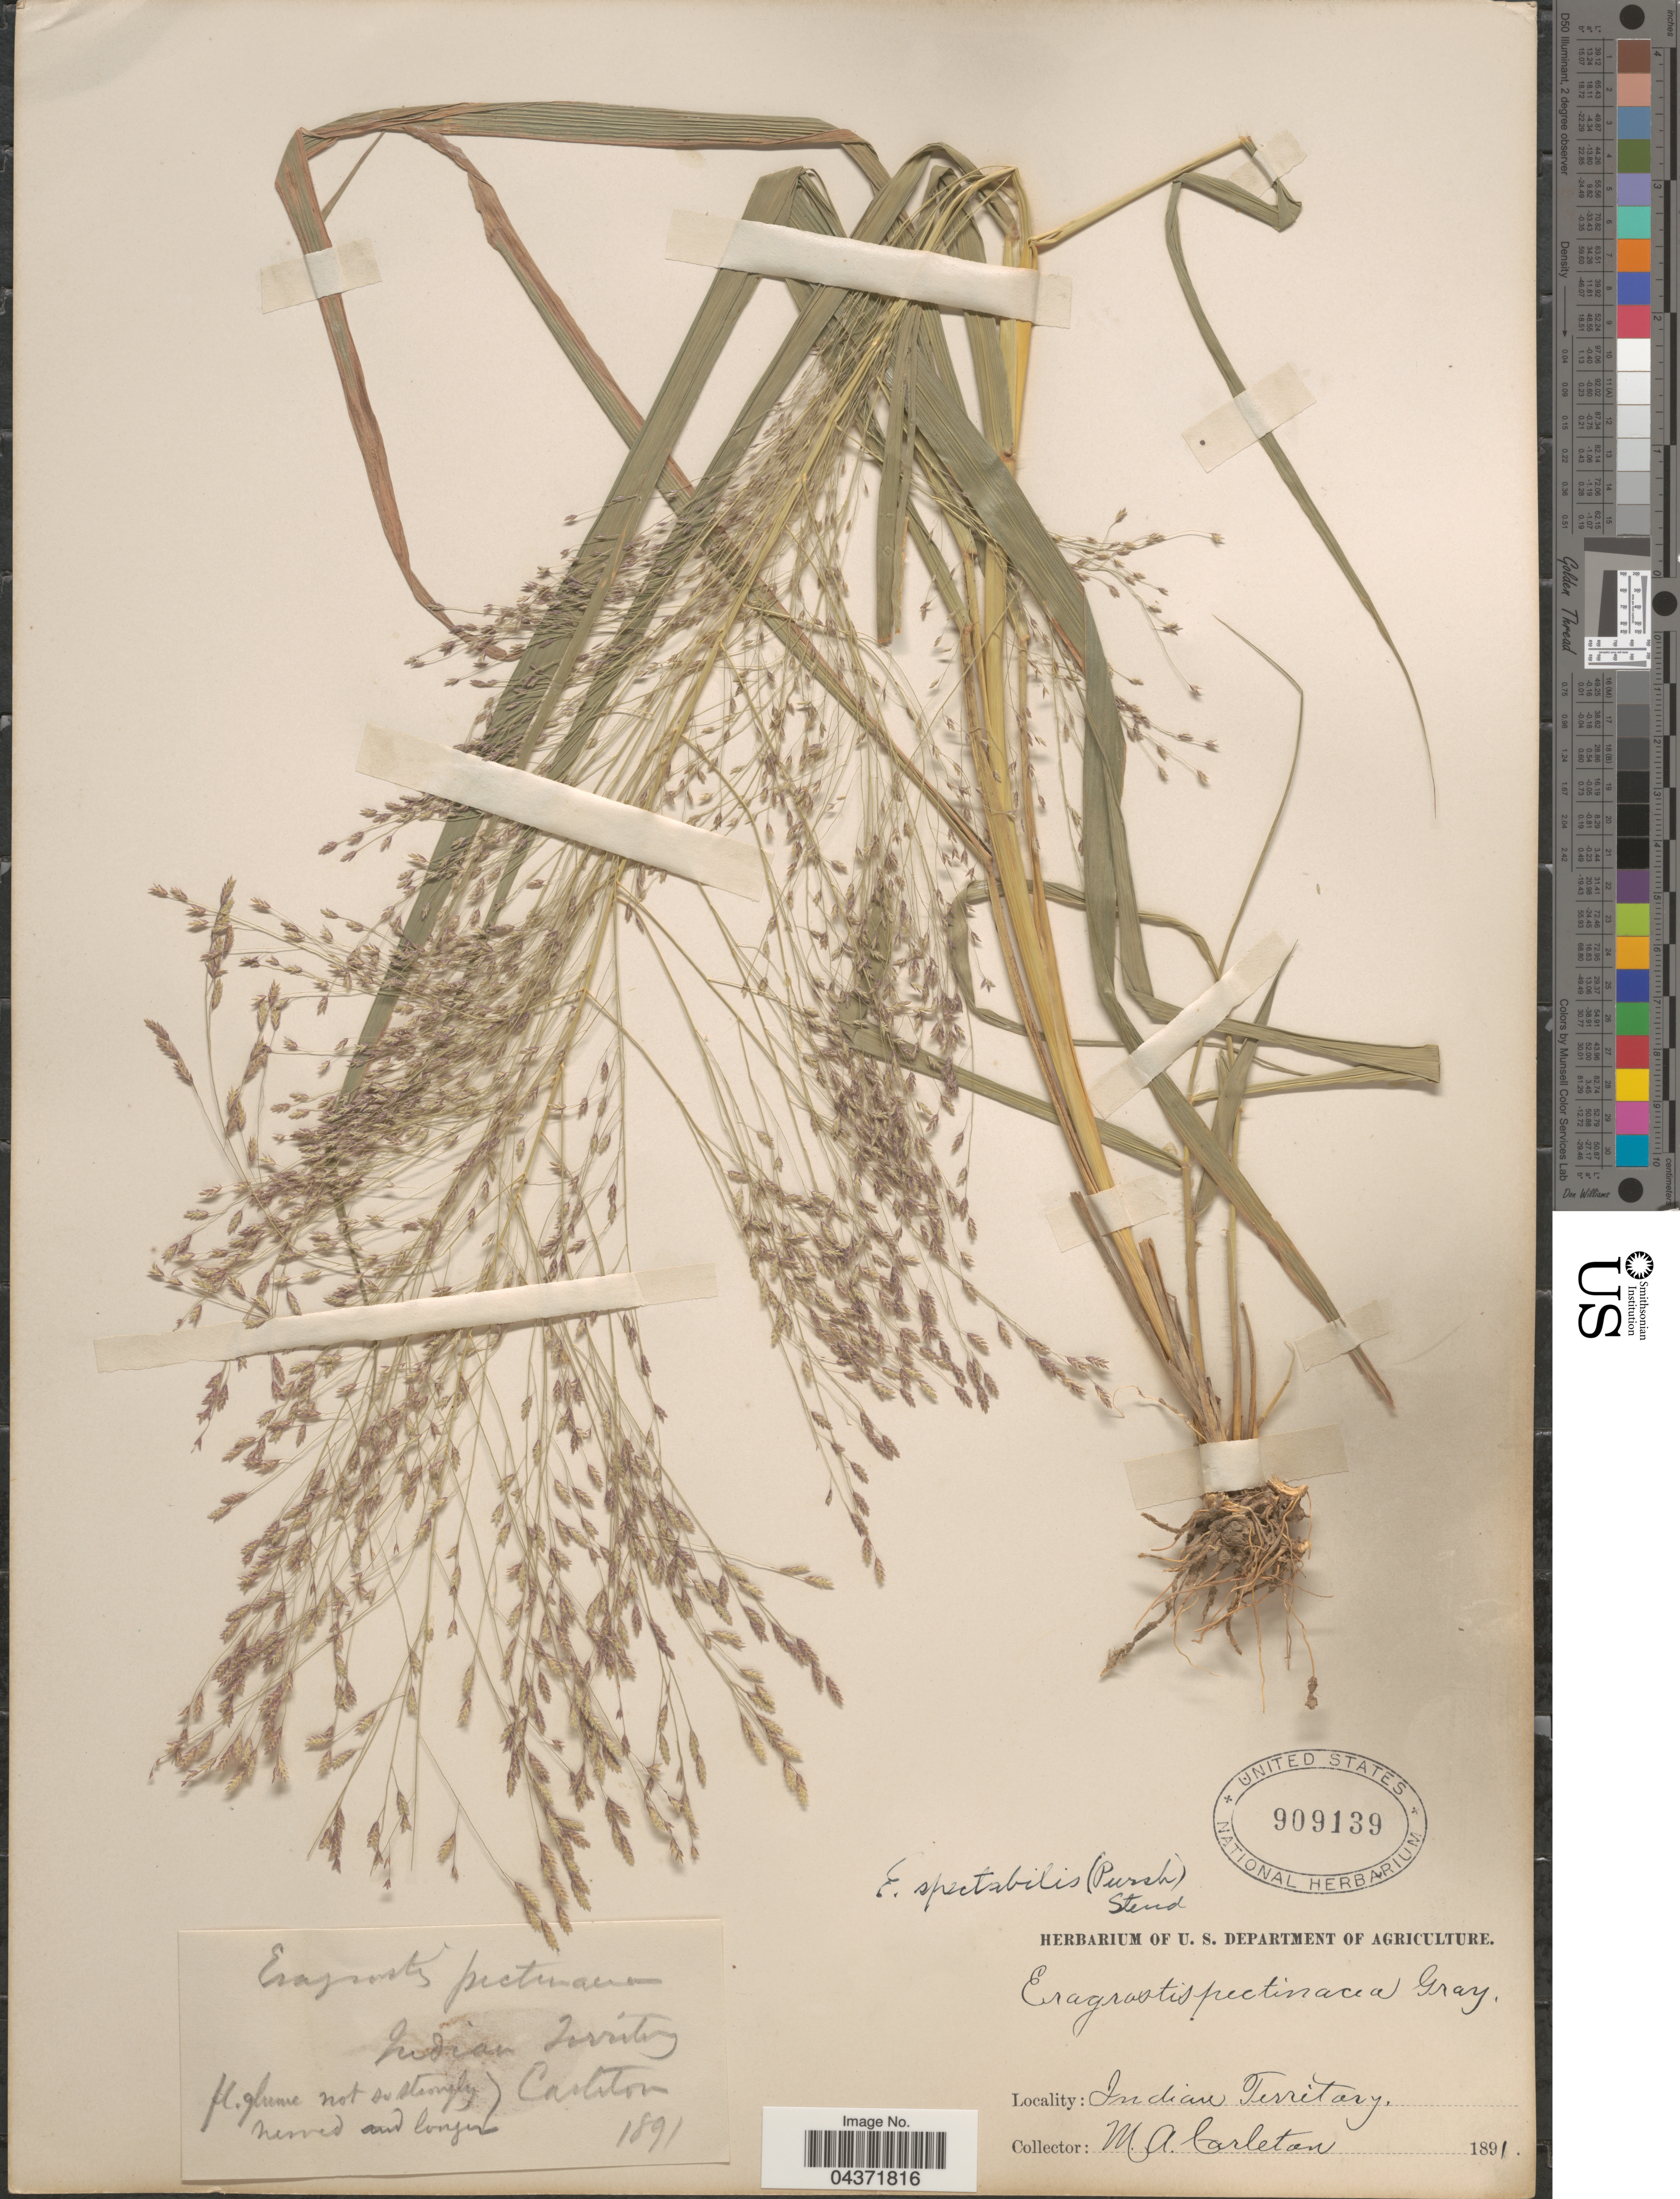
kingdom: Plantae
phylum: Tracheophyta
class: Liliopsida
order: Poales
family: Poaceae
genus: Eragrostis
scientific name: Eragrostis spectabilis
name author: (Pursh) Steud.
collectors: M. A. Carleton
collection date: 1891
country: United States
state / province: Oklahoma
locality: Indian Territory.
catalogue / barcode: US 909139